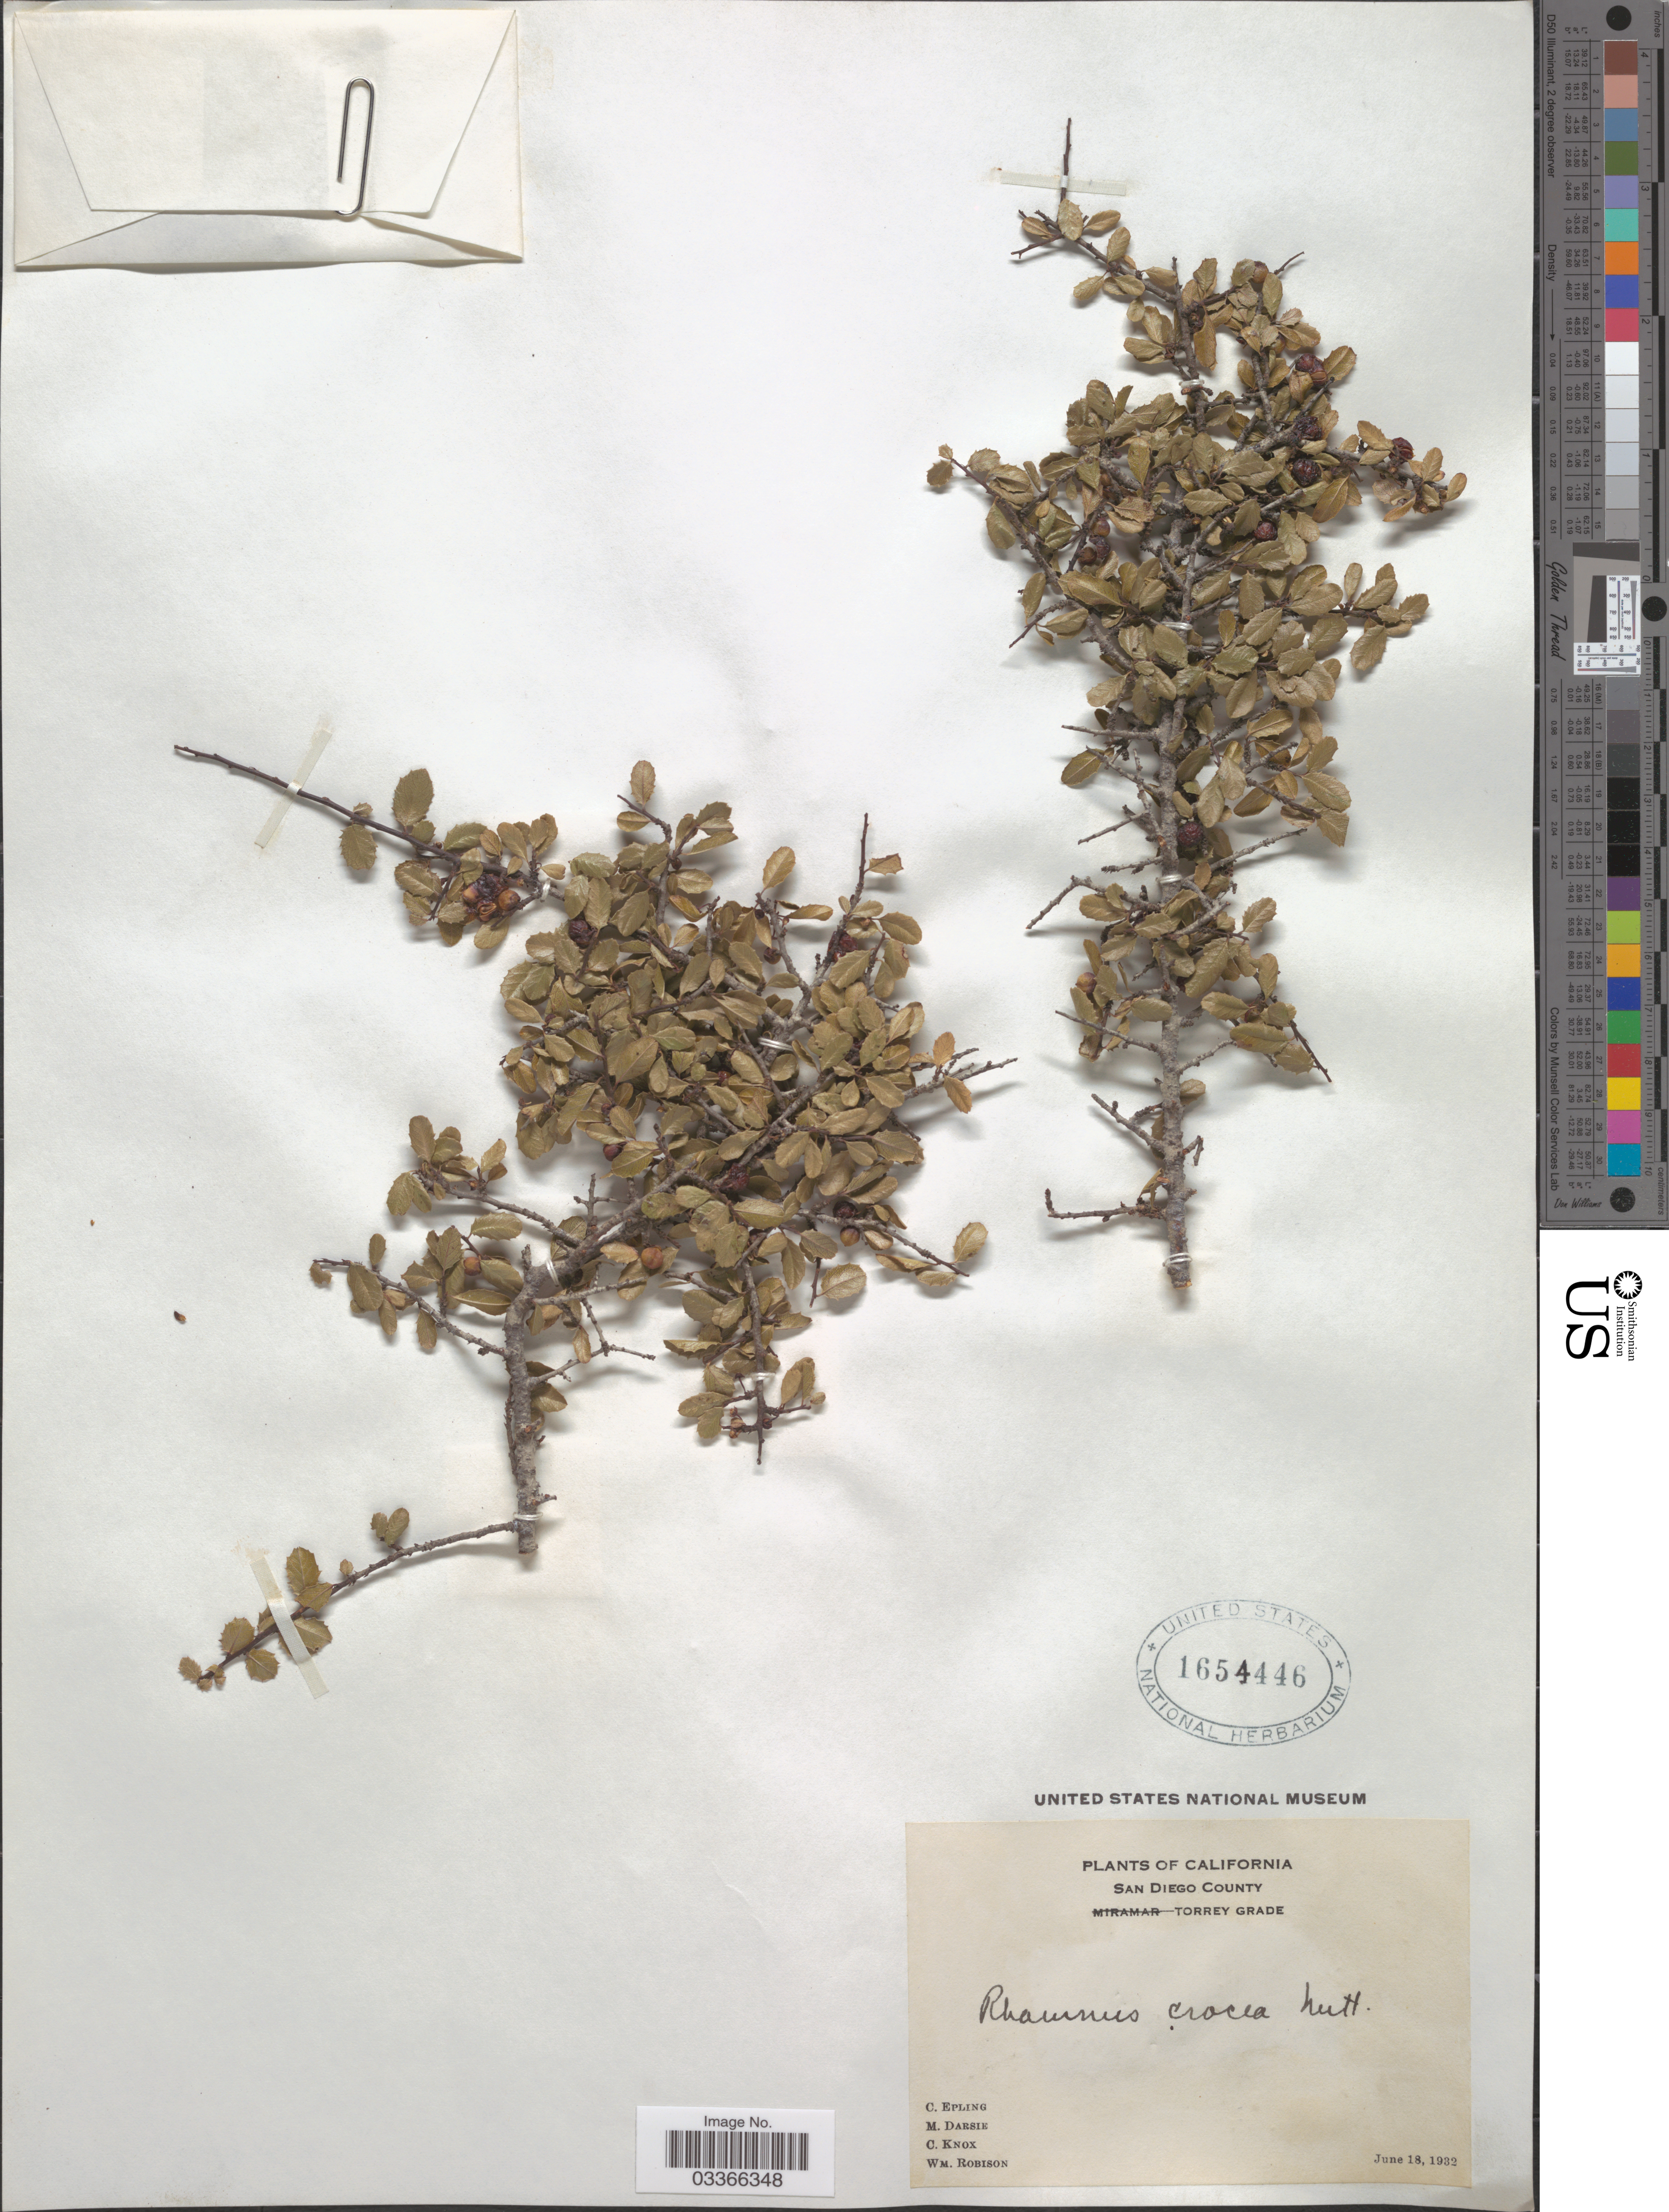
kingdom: Plantae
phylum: Tracheophyta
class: Magnoliopsida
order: Rosales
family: Rhamnaceae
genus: Rhamnus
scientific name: Rhamnus crocea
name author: Nutt.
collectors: C. C. Epling, M. Darsie, C. Knox & W. Robison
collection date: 1932-06-18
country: United States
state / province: California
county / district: San Diego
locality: San Diego County. Torrey Grade.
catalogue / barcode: US 1654446